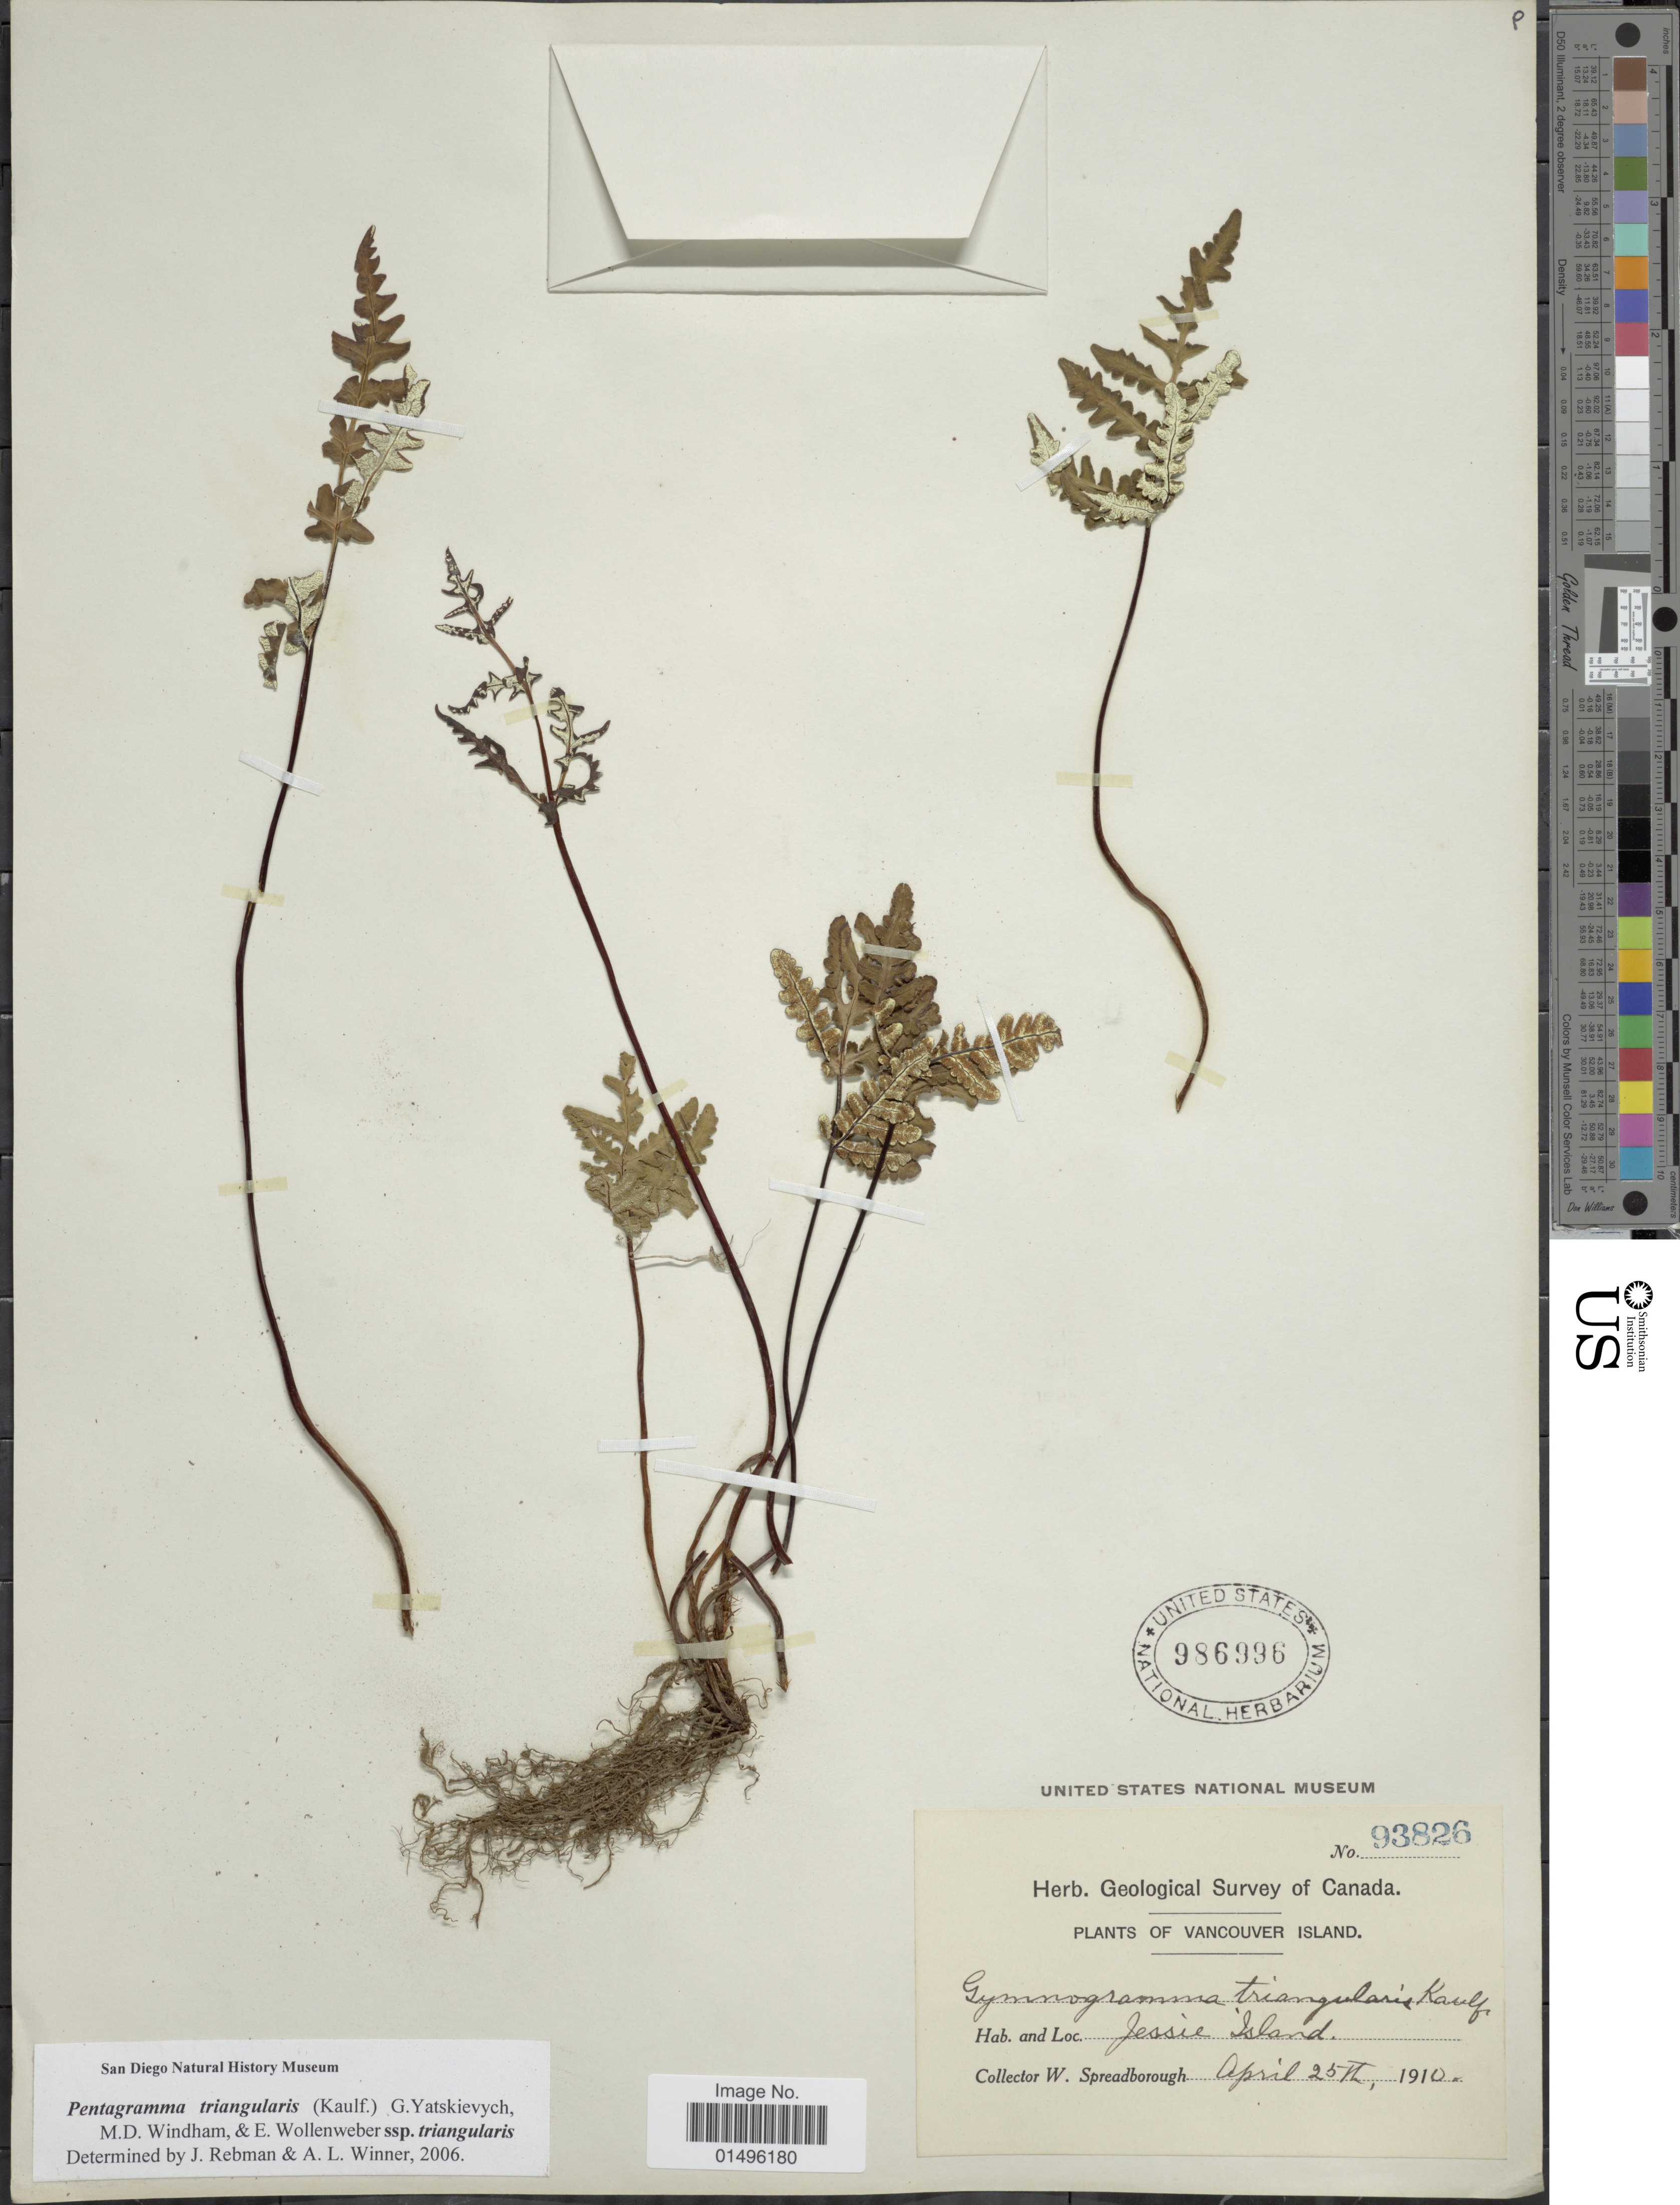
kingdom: Plantae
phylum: Tracheophyta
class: Polypodiopsida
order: Polypodiales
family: Pteridaceae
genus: Pentagramma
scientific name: Pentagramma triangularis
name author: (Kaulf.) Yatsk. et al.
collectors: W. Spreadborough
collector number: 93826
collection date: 1910-04-25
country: Canada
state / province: British Columbia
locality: Canada, Vancouver Island, Jessie Island.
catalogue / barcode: US 986996